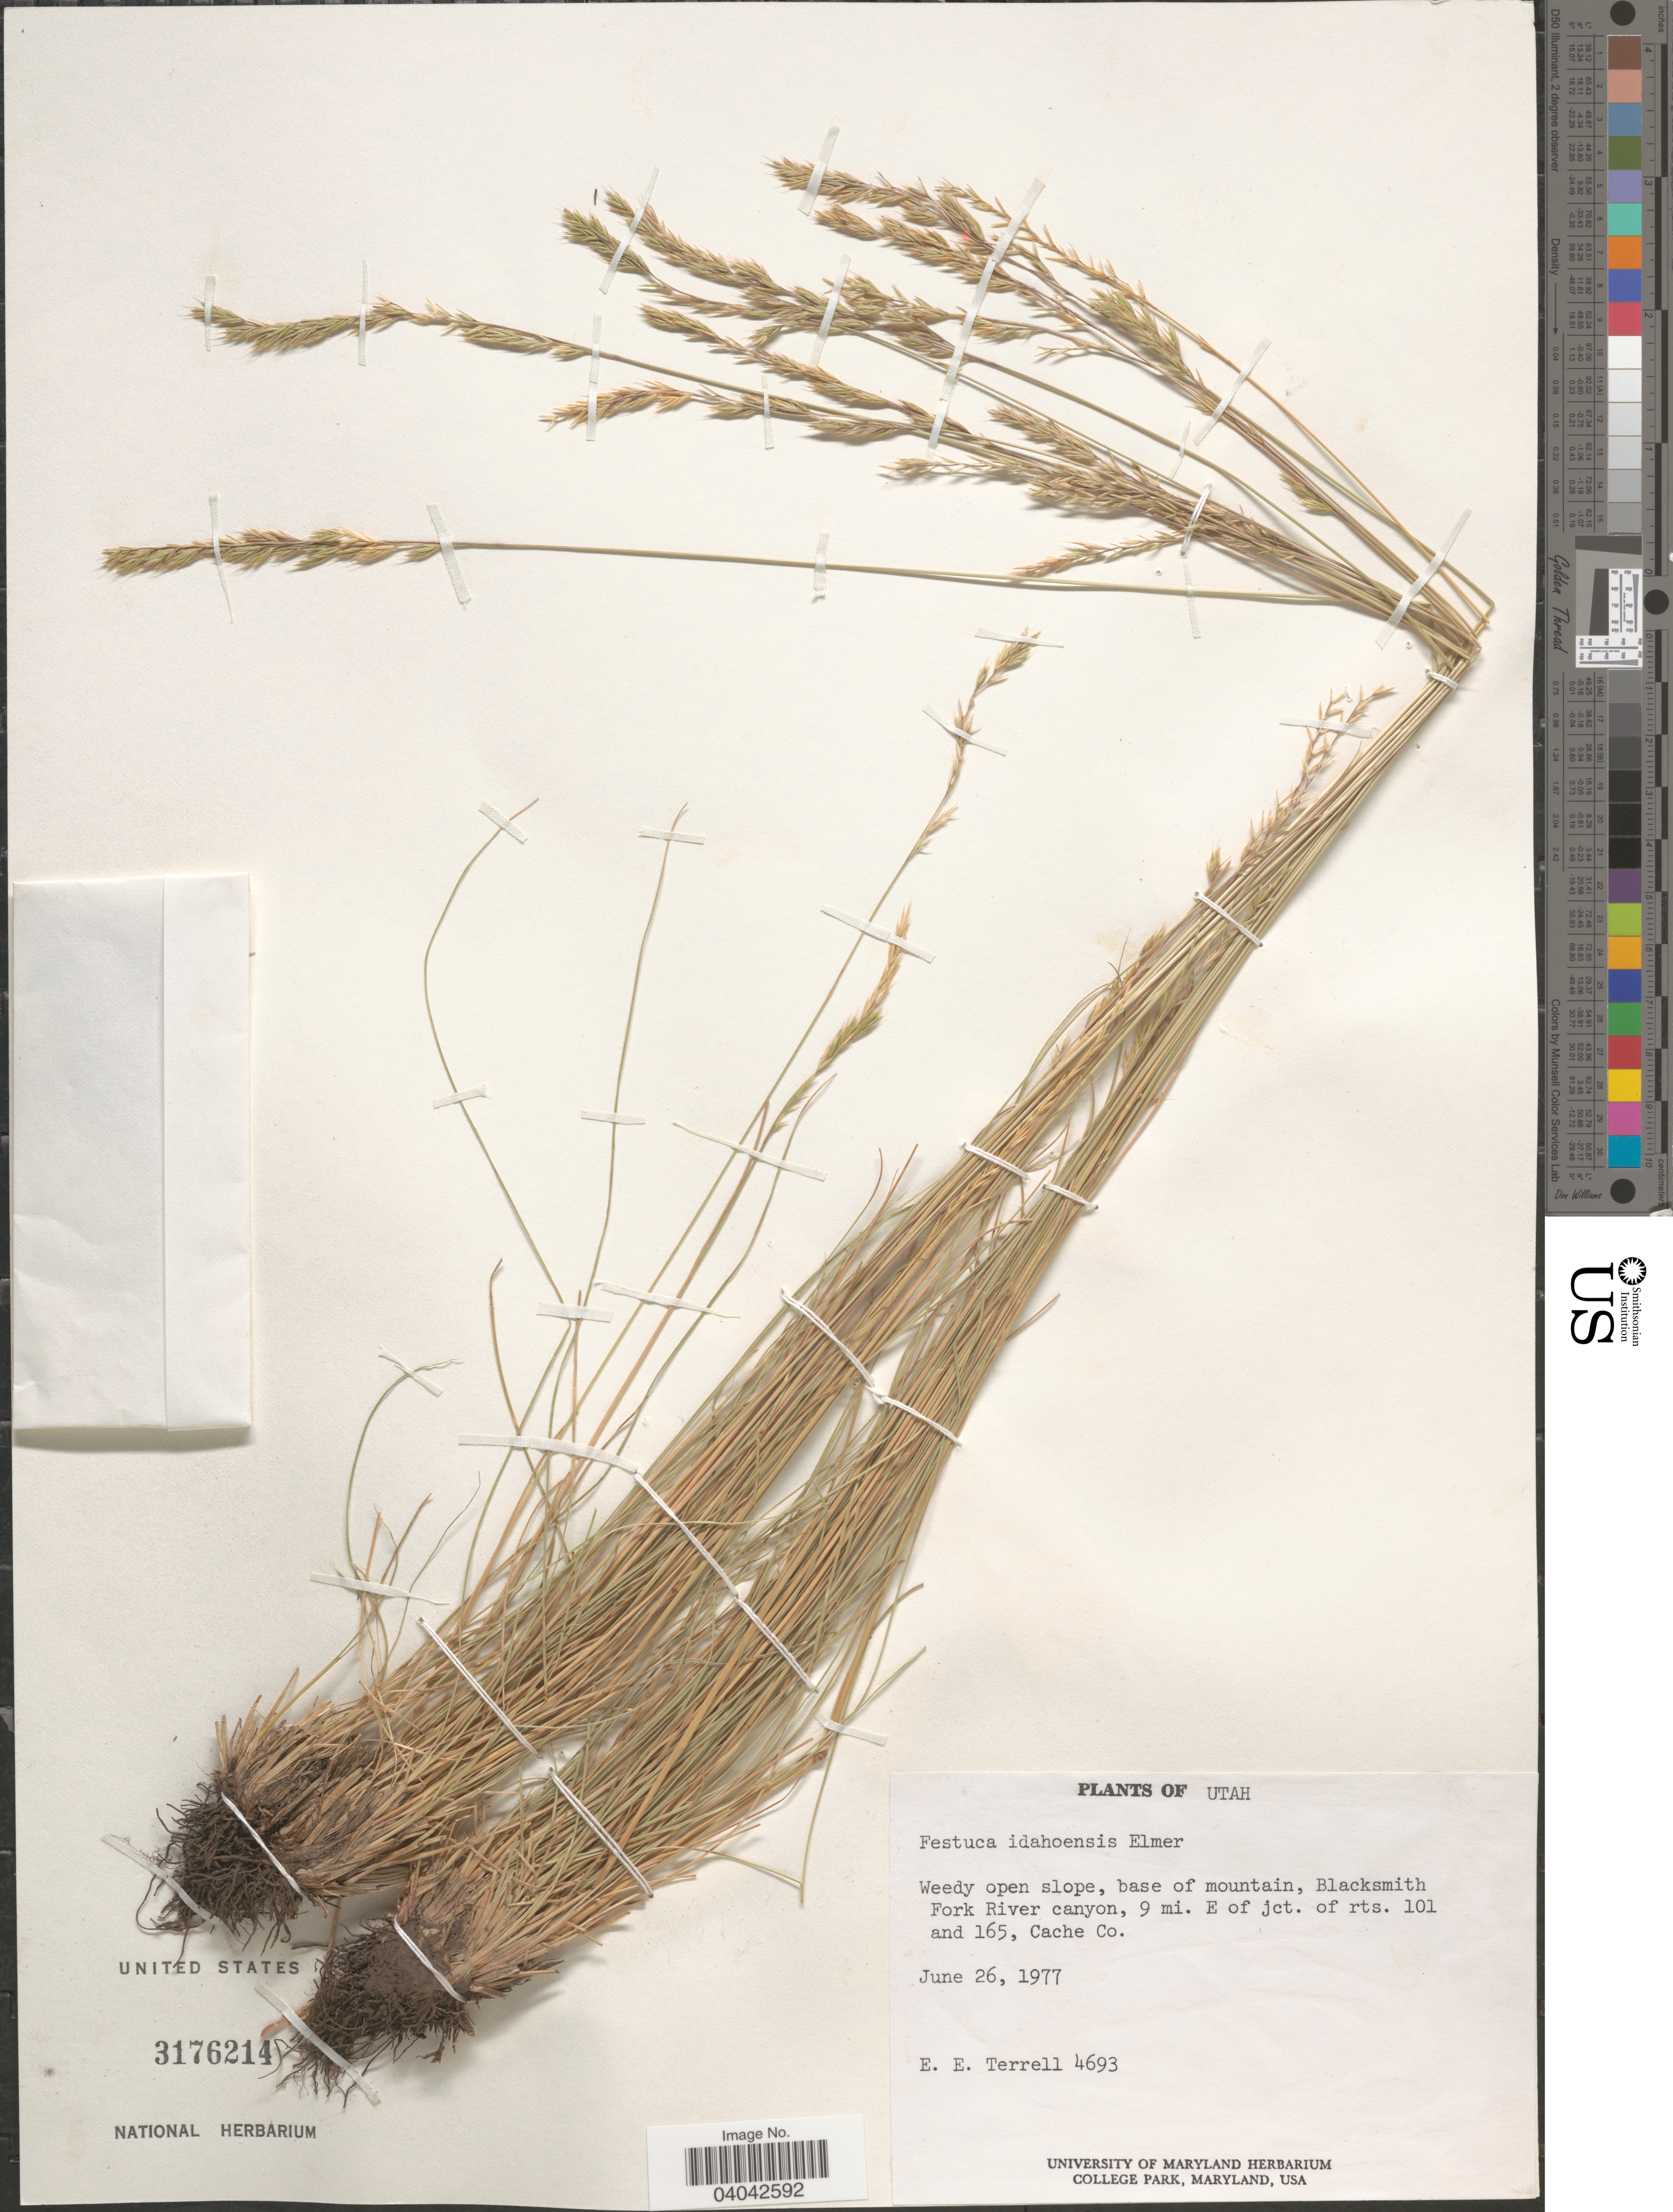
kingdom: Plantae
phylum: Tracheophyta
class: Liliopsida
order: Poales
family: Poaceae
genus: Festuca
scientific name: Festuca idahoensis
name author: Elmer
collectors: E. E. Terrell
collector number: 4693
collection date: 1977-06-26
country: United States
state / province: Utah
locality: Base of mountain, Blacksmith Fork River canyon, 9 mi. E of jct. of rts. 101 and 165, Cache Co.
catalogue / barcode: US 3176214